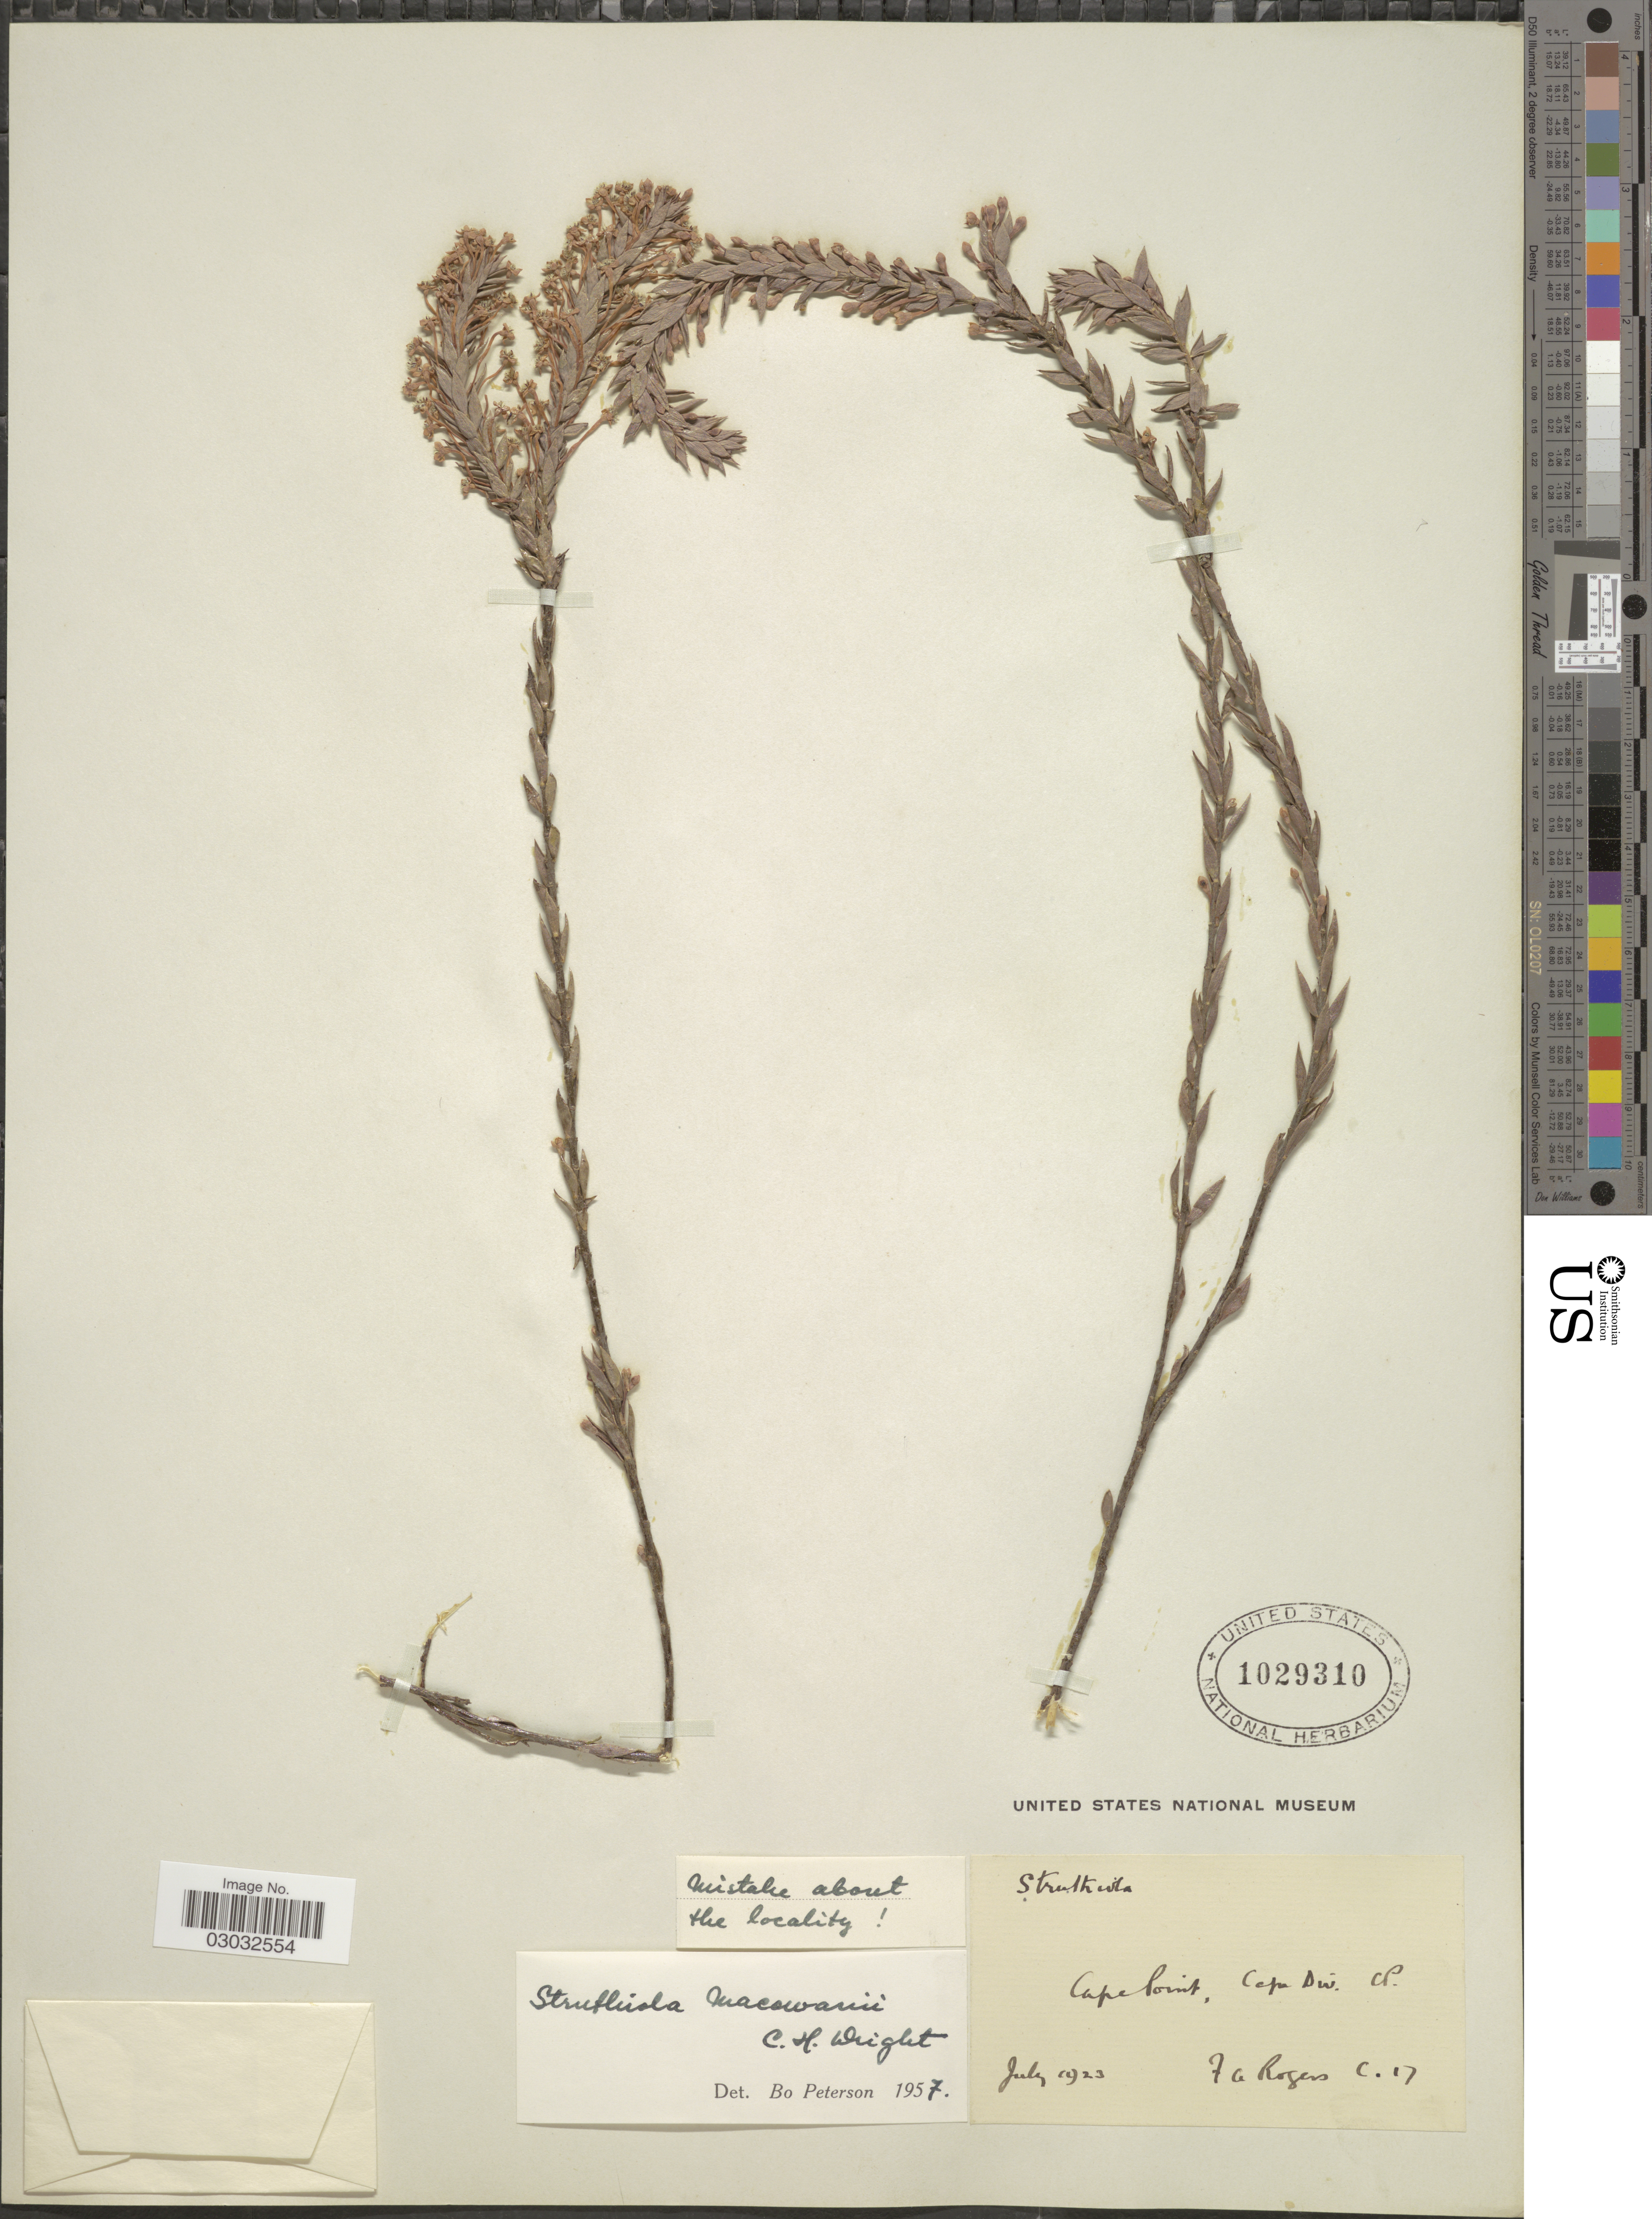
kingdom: Plantae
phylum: Tracheophyta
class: Magnoliopsida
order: Malvales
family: Thymelaeaceae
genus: Struthiola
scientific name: Struthiola macowanii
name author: C.H. Wright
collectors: F. A. Rogers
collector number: C17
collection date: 1923-07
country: South Africa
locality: Cape Point, Cape Div. CP.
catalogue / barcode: US 1029310